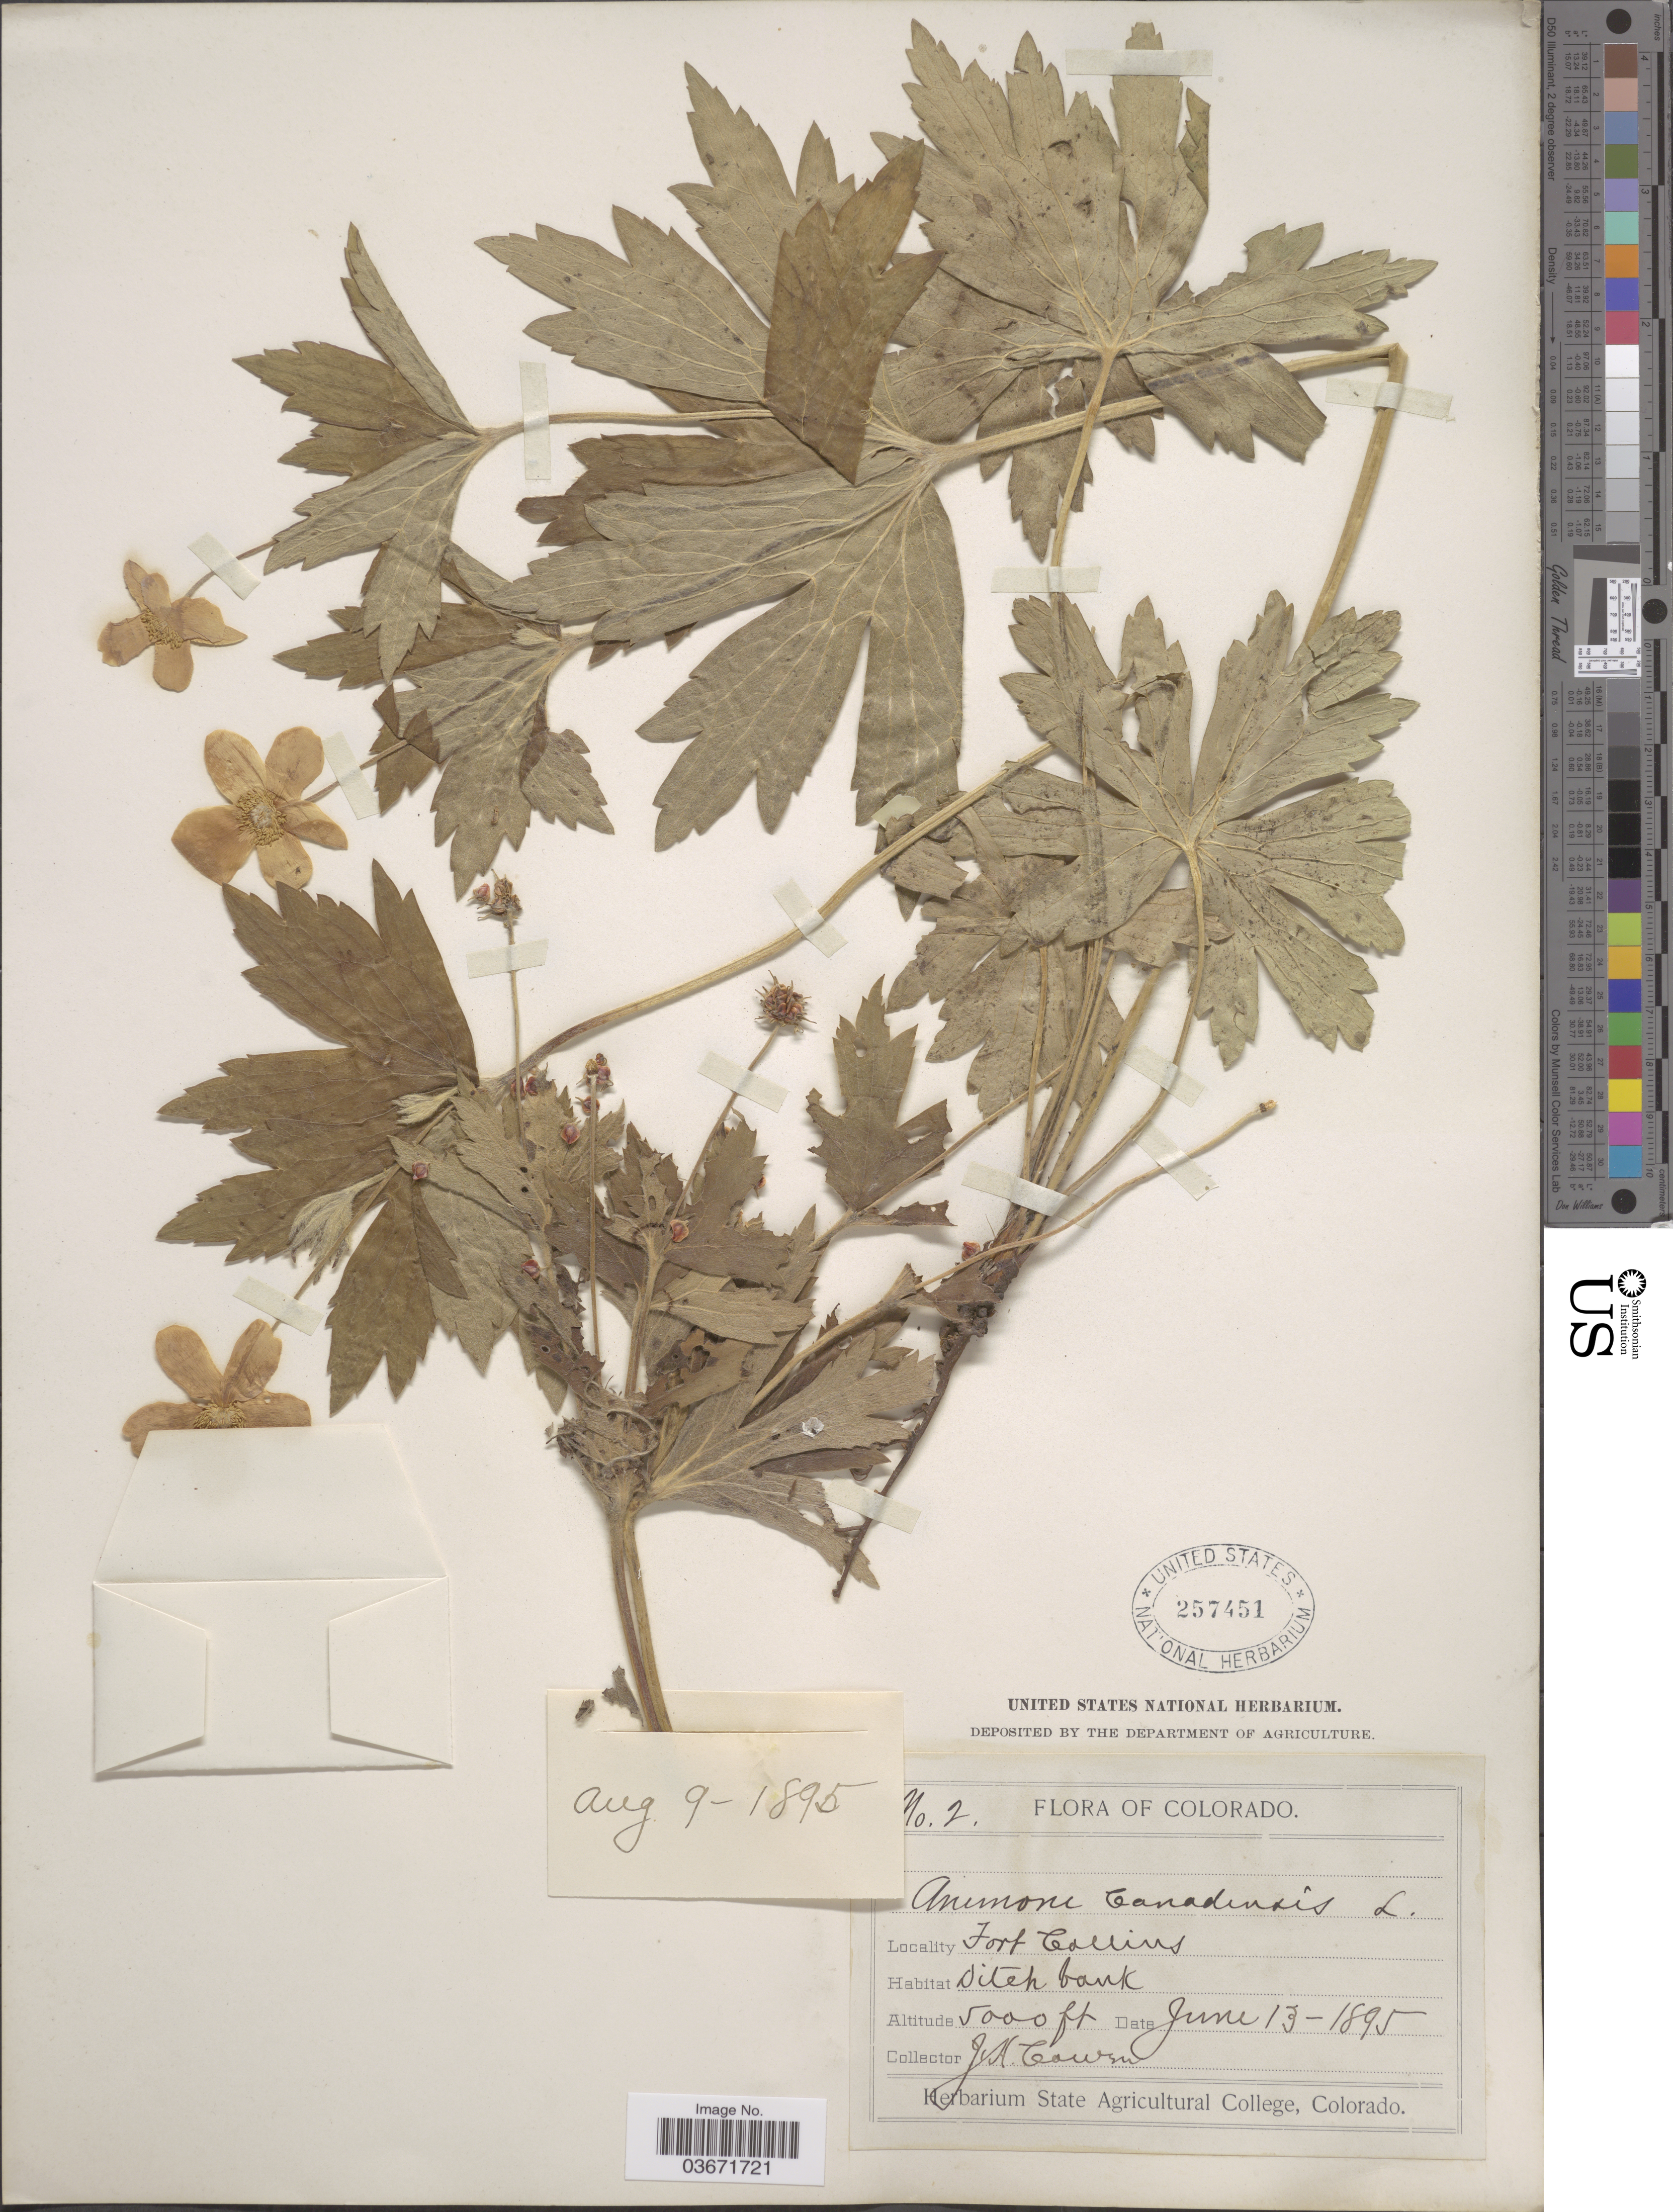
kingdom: Plantae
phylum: Tracheophyta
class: Magnoliopsida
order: Ranunculales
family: Ranunculaceae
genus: Anemone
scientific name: Anemone canadensis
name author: L.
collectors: J. H. Cowen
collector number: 2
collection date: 1895-06-13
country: United States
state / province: Colorado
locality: Fort Collins.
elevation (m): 1524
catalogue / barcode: US 257451